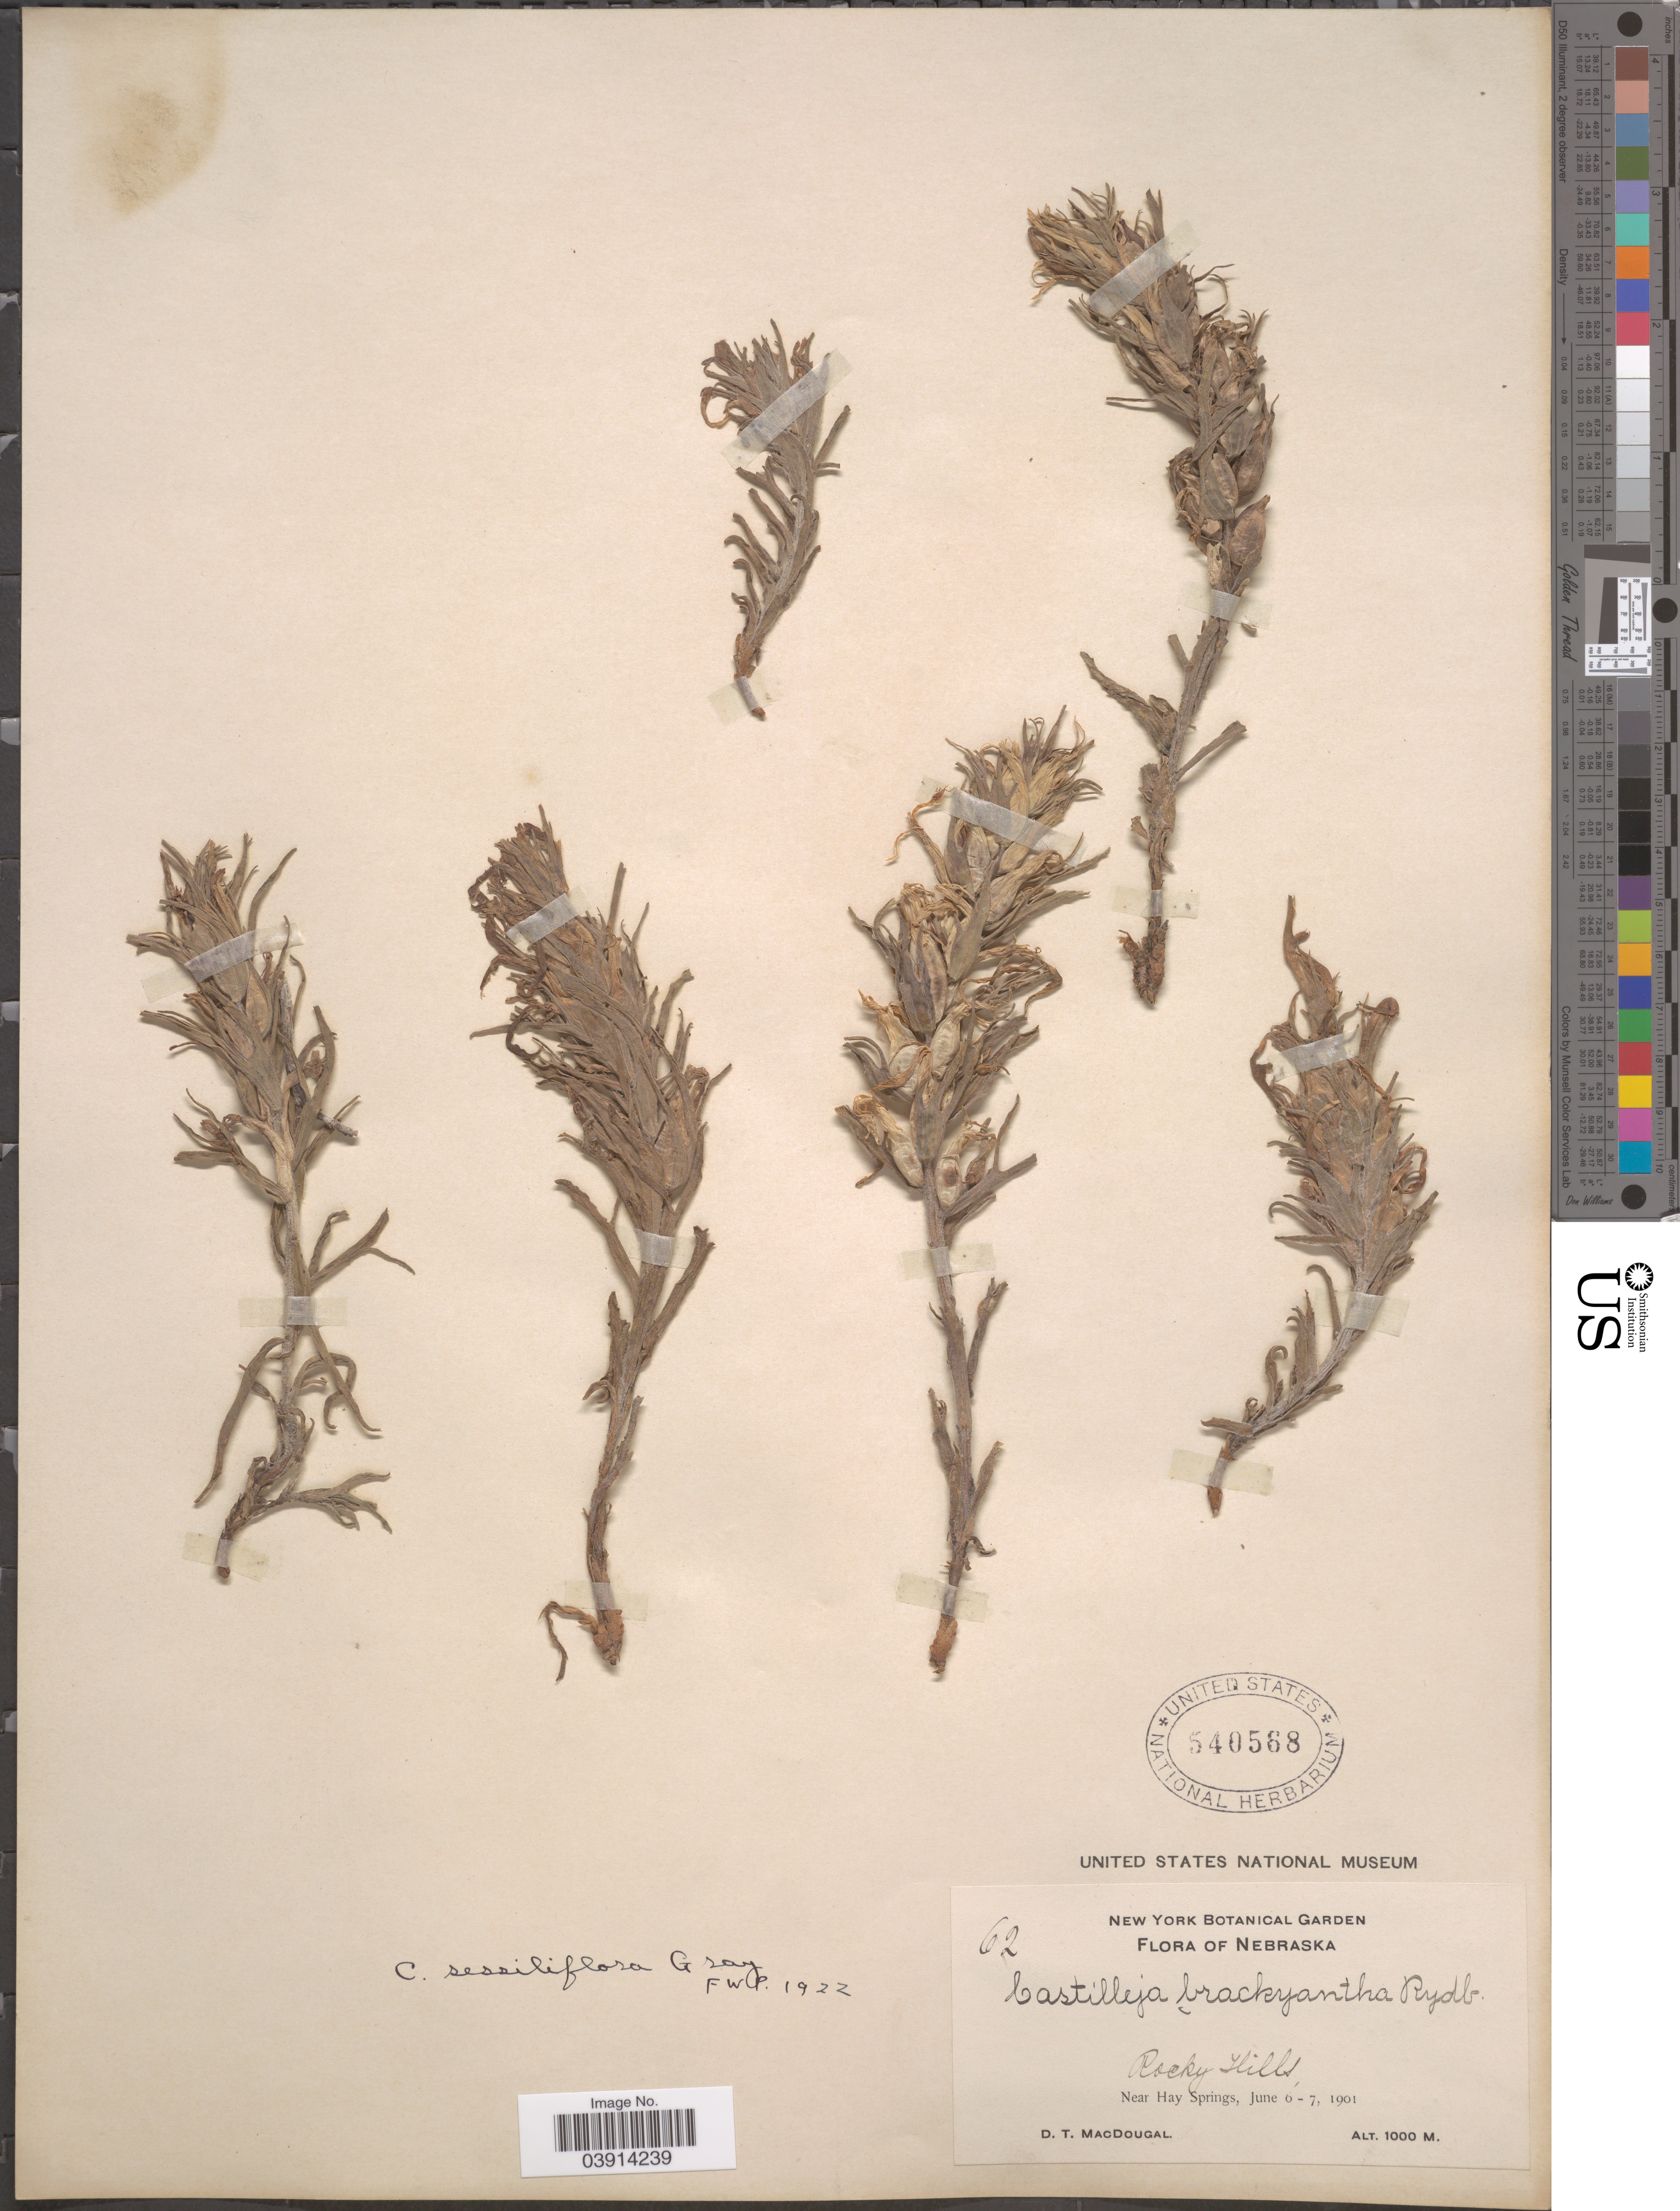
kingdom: Plantae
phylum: Tracheophyta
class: Magnoliopsida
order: Lamiales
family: Orobanchaceae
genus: Castilleja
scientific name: Castilleja sessiliflora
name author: Pursh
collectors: D. T. MacDougal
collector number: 62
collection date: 1901-06-06/1901-06-07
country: United States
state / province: Nebraska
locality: Rocky Hills near Hay Springs.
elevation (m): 1000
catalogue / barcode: US 540568